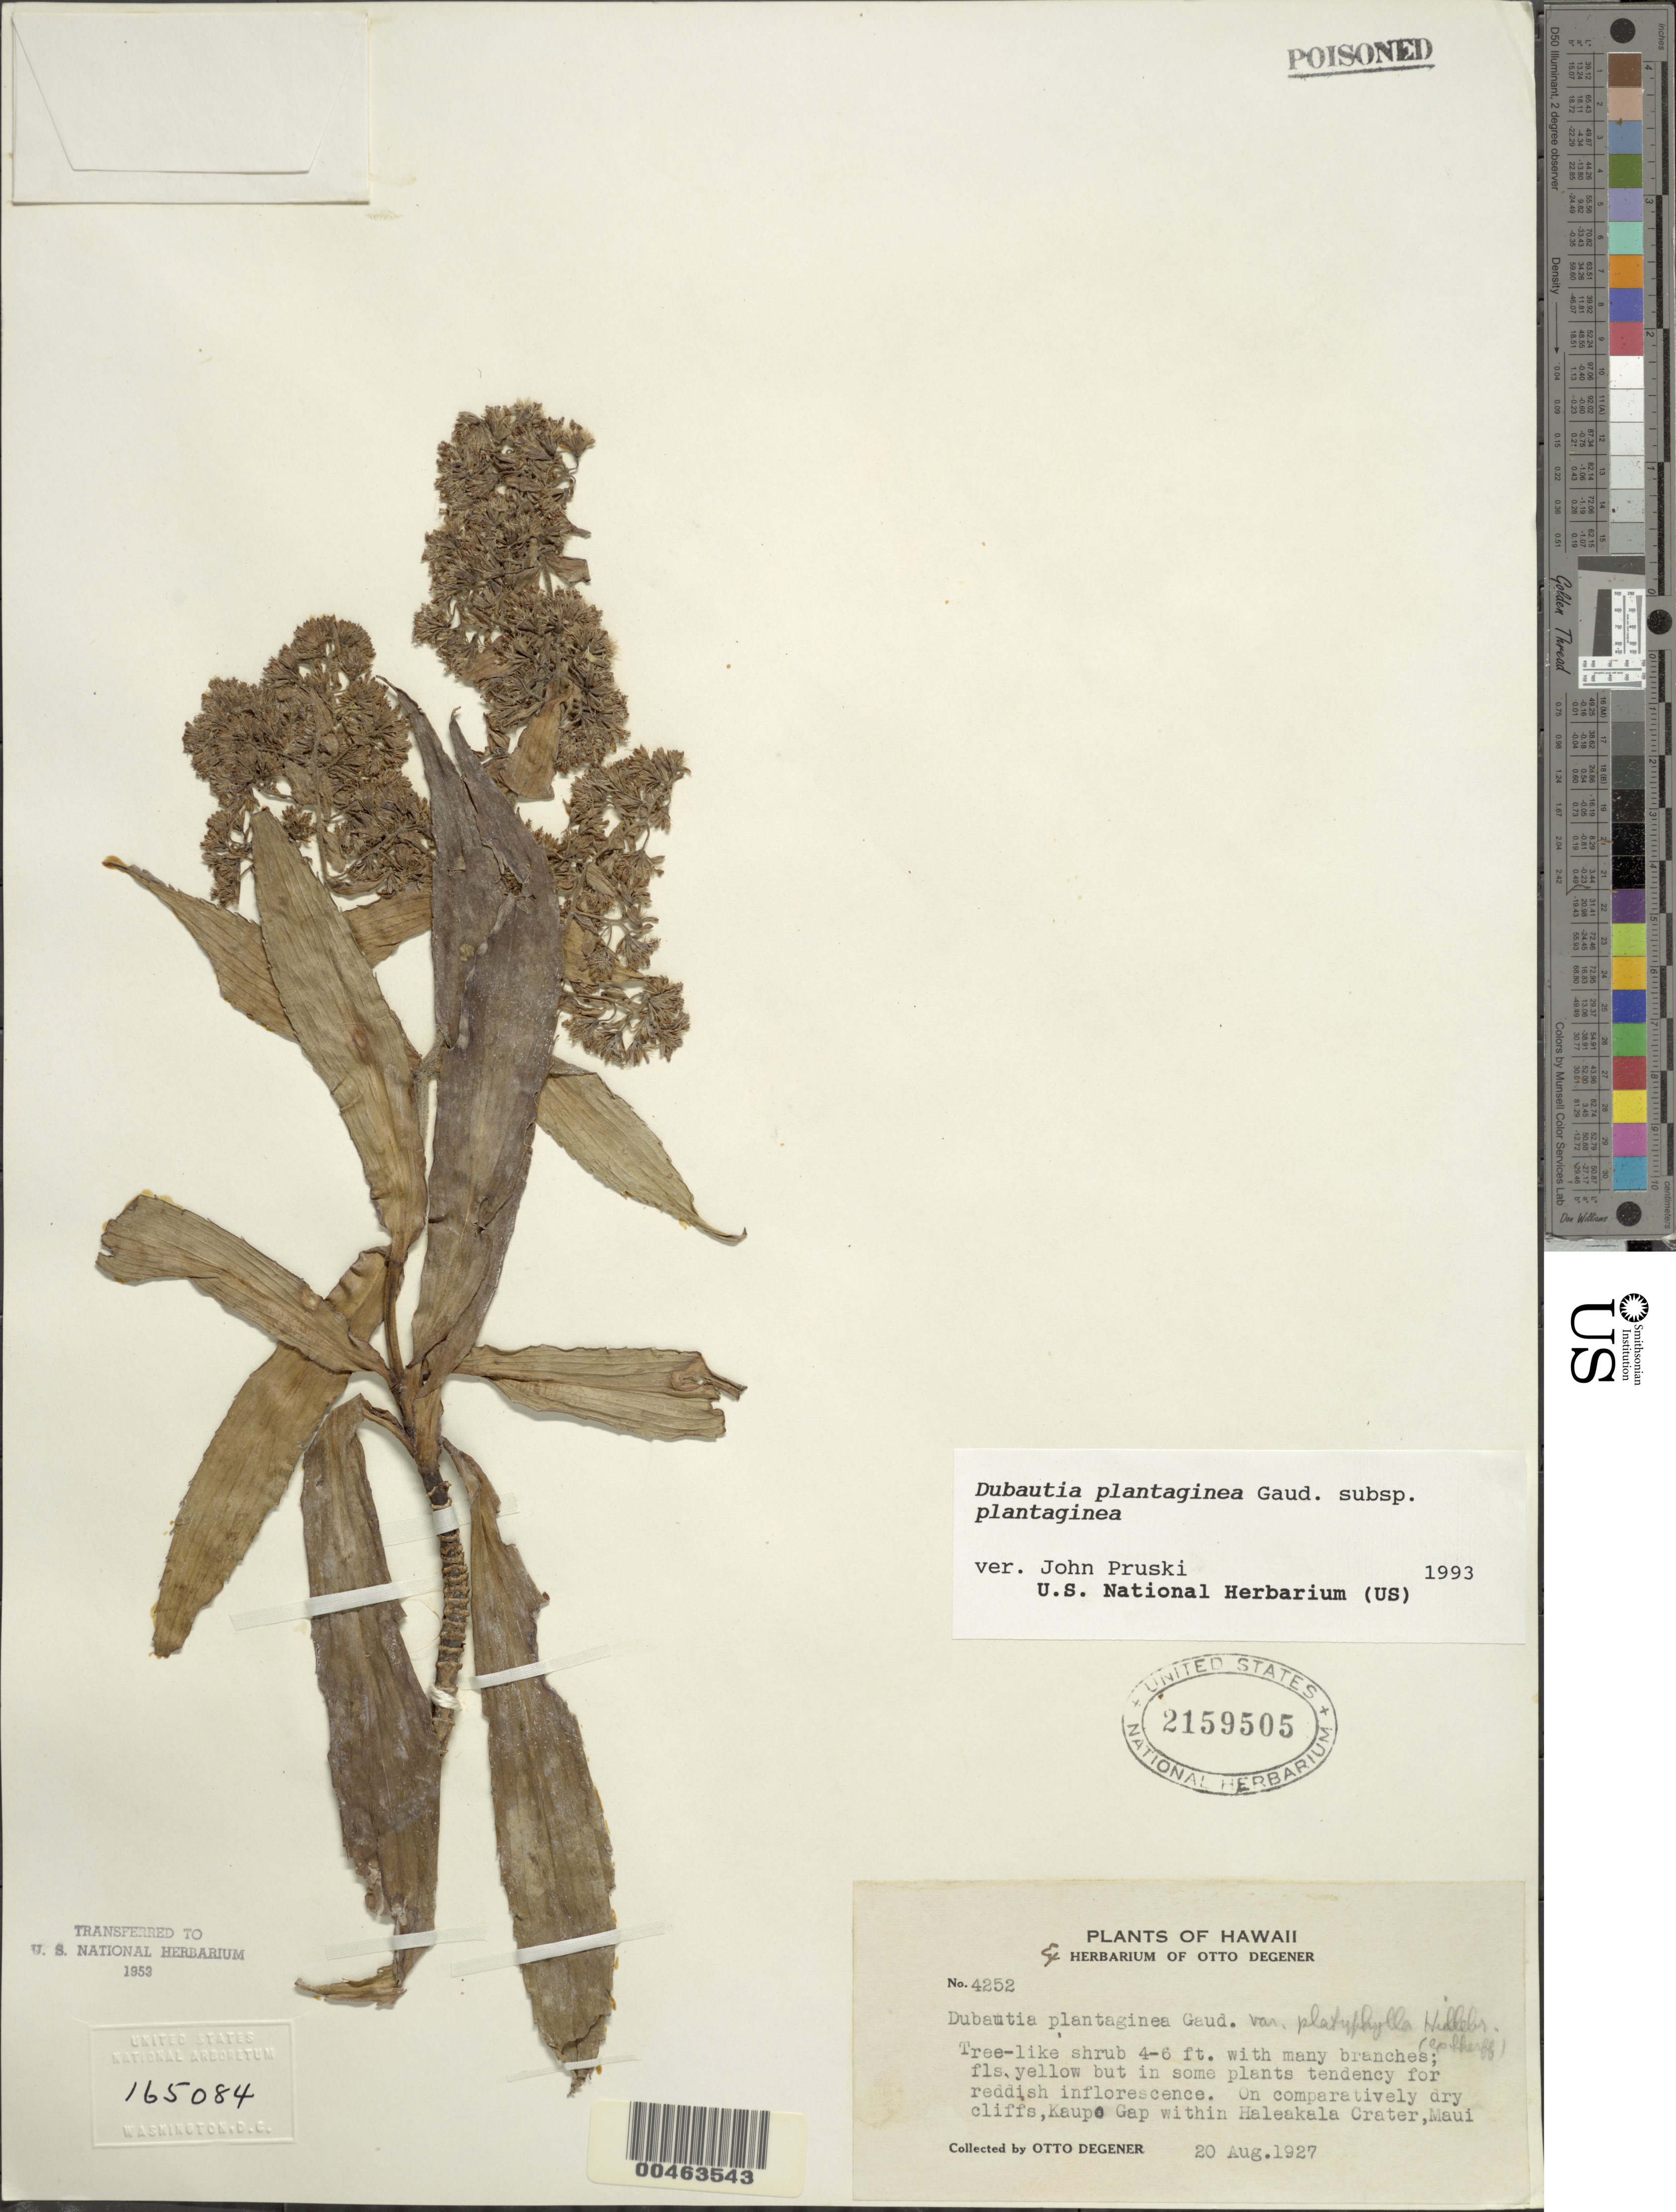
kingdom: Plantae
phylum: Tracheophyta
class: Magnoliopsida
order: Asterales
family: Asteraceae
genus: Dubautia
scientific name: Dubautia plantaginea subsp. plantaginea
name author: Gaudich.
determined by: Pruski, J. F.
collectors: O. Degener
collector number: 4252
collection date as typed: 20 Aug 1927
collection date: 1927-08-20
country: United States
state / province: Hawaii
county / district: Maui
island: Maui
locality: Kaupo Gap within Haleakala Crater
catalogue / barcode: US 2159505